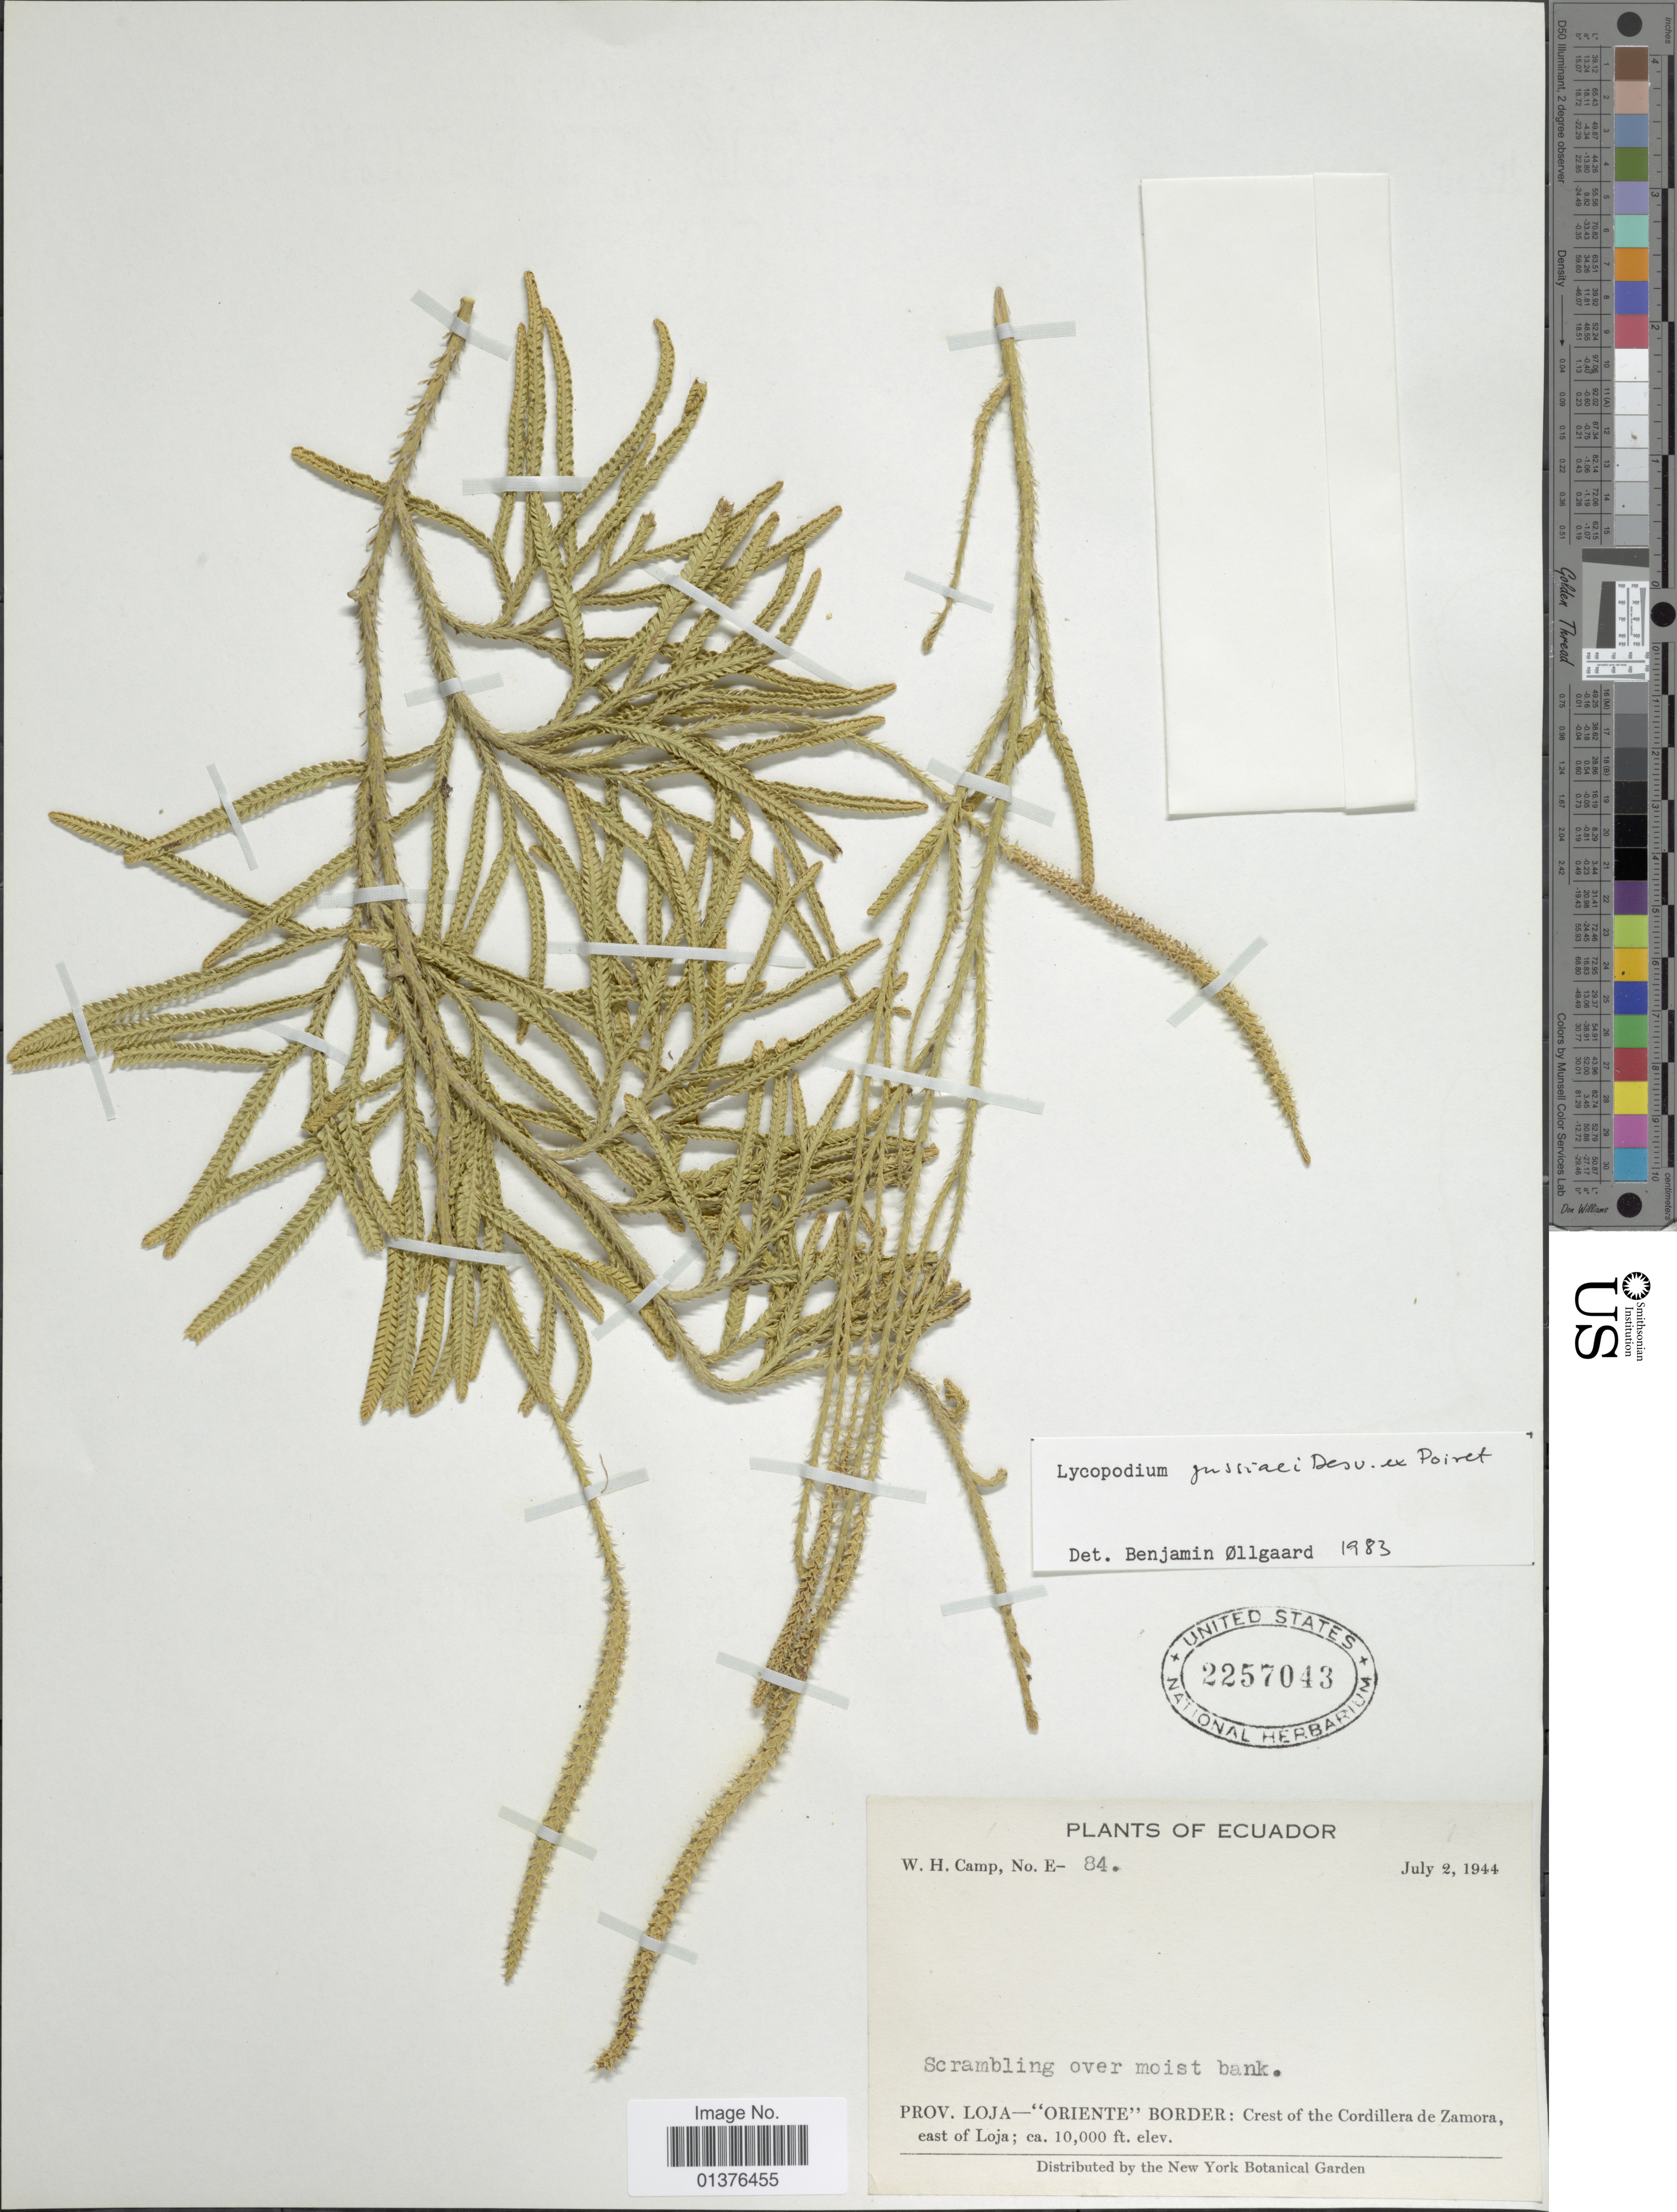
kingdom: Plantae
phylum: Tracheophyta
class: Lycopodiopsida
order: Lycopodiales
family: Lycopodiaceae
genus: Diphasium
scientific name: Diphasium jussiaei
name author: (Desv.) C. Presl ex Rothm.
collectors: W. H. Camp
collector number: E-84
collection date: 1944-07-02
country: Ecuador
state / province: Loja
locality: Oriente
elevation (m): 3048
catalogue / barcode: US 2257043